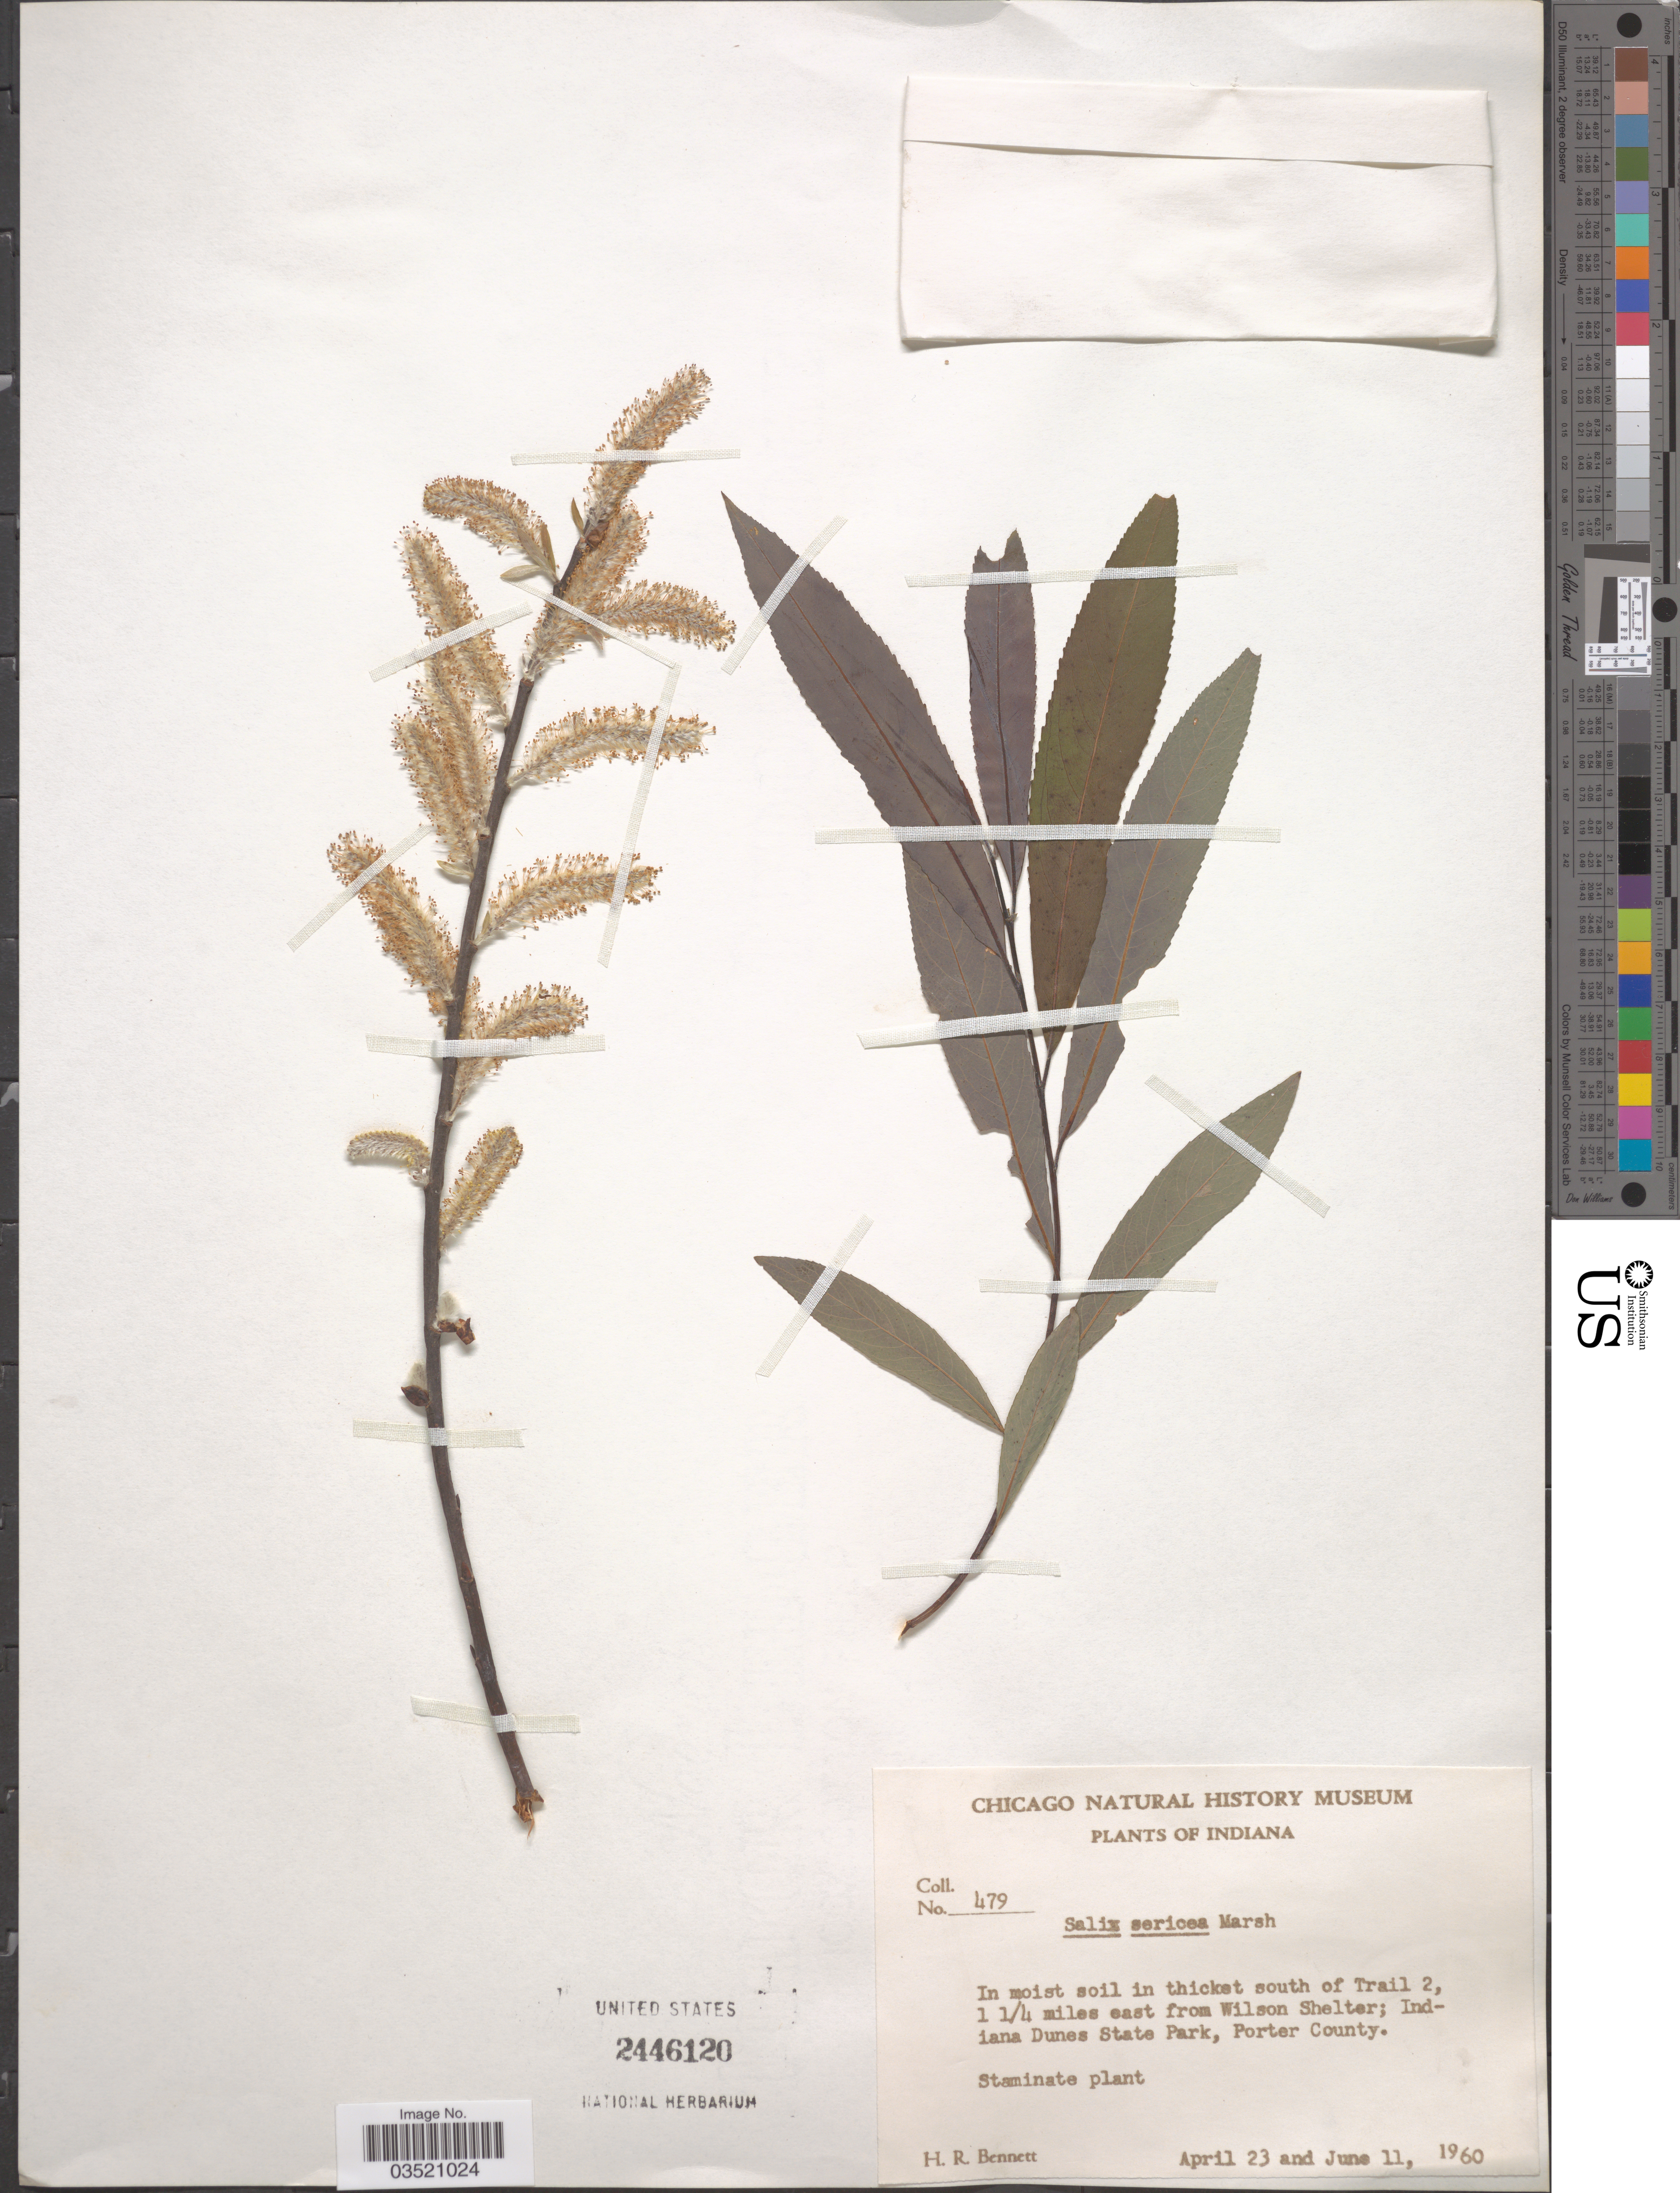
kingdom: Plantae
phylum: Tracheophyta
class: Magnoliopsida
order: Malpighiales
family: Salicaceae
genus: Salix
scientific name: Salix sericea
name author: Marshall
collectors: H. R. Bennett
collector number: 479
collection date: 1960-04-23/1960-06-11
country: United States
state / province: Indiana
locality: South of Trail 2, 1 1/4 miles east from Wilson Shelter; Indiana Dunes State Park, Porter County.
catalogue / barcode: US 2446120